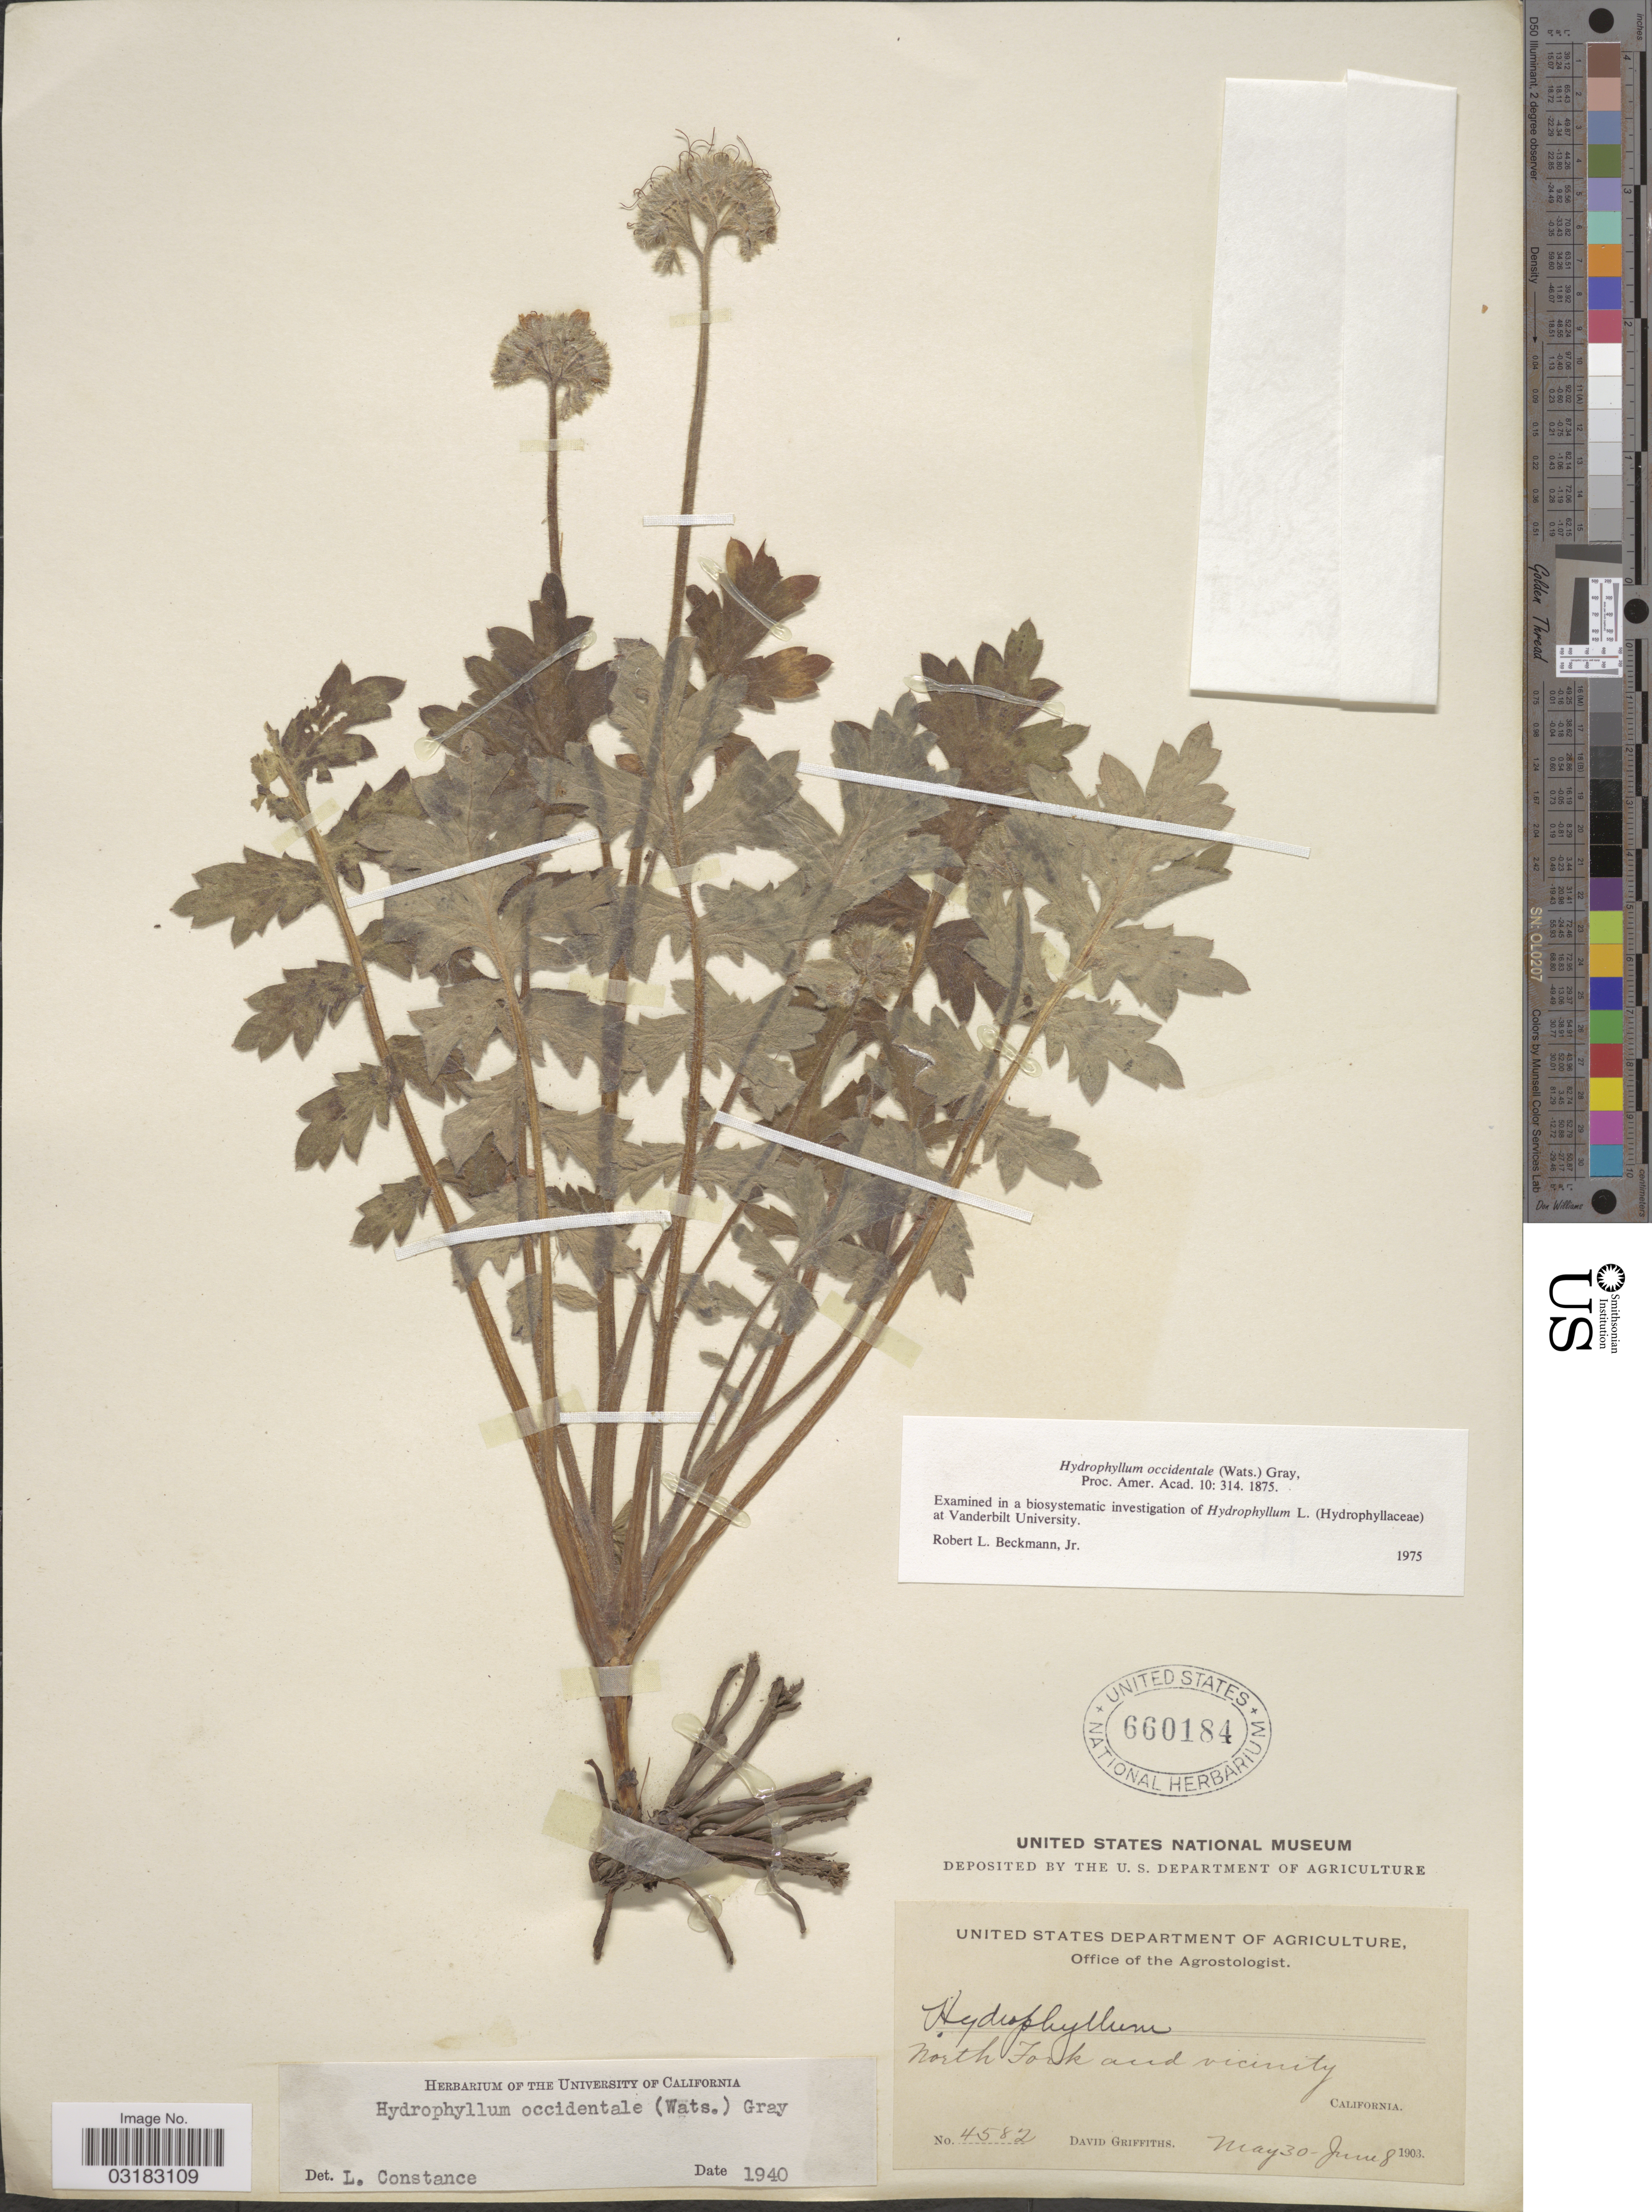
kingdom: Plantae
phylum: Tracheophyta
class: Magnoliopsida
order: Boraginales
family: Hydrophyllaceae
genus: Hydrophyllum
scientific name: Hydrophyllum occidentale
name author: (S. Watson) A. Gray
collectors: D. Griffiths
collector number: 4582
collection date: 1903-05-30/1903-06-08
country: United States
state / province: California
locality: North Fork and vicinity.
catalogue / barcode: US 660184